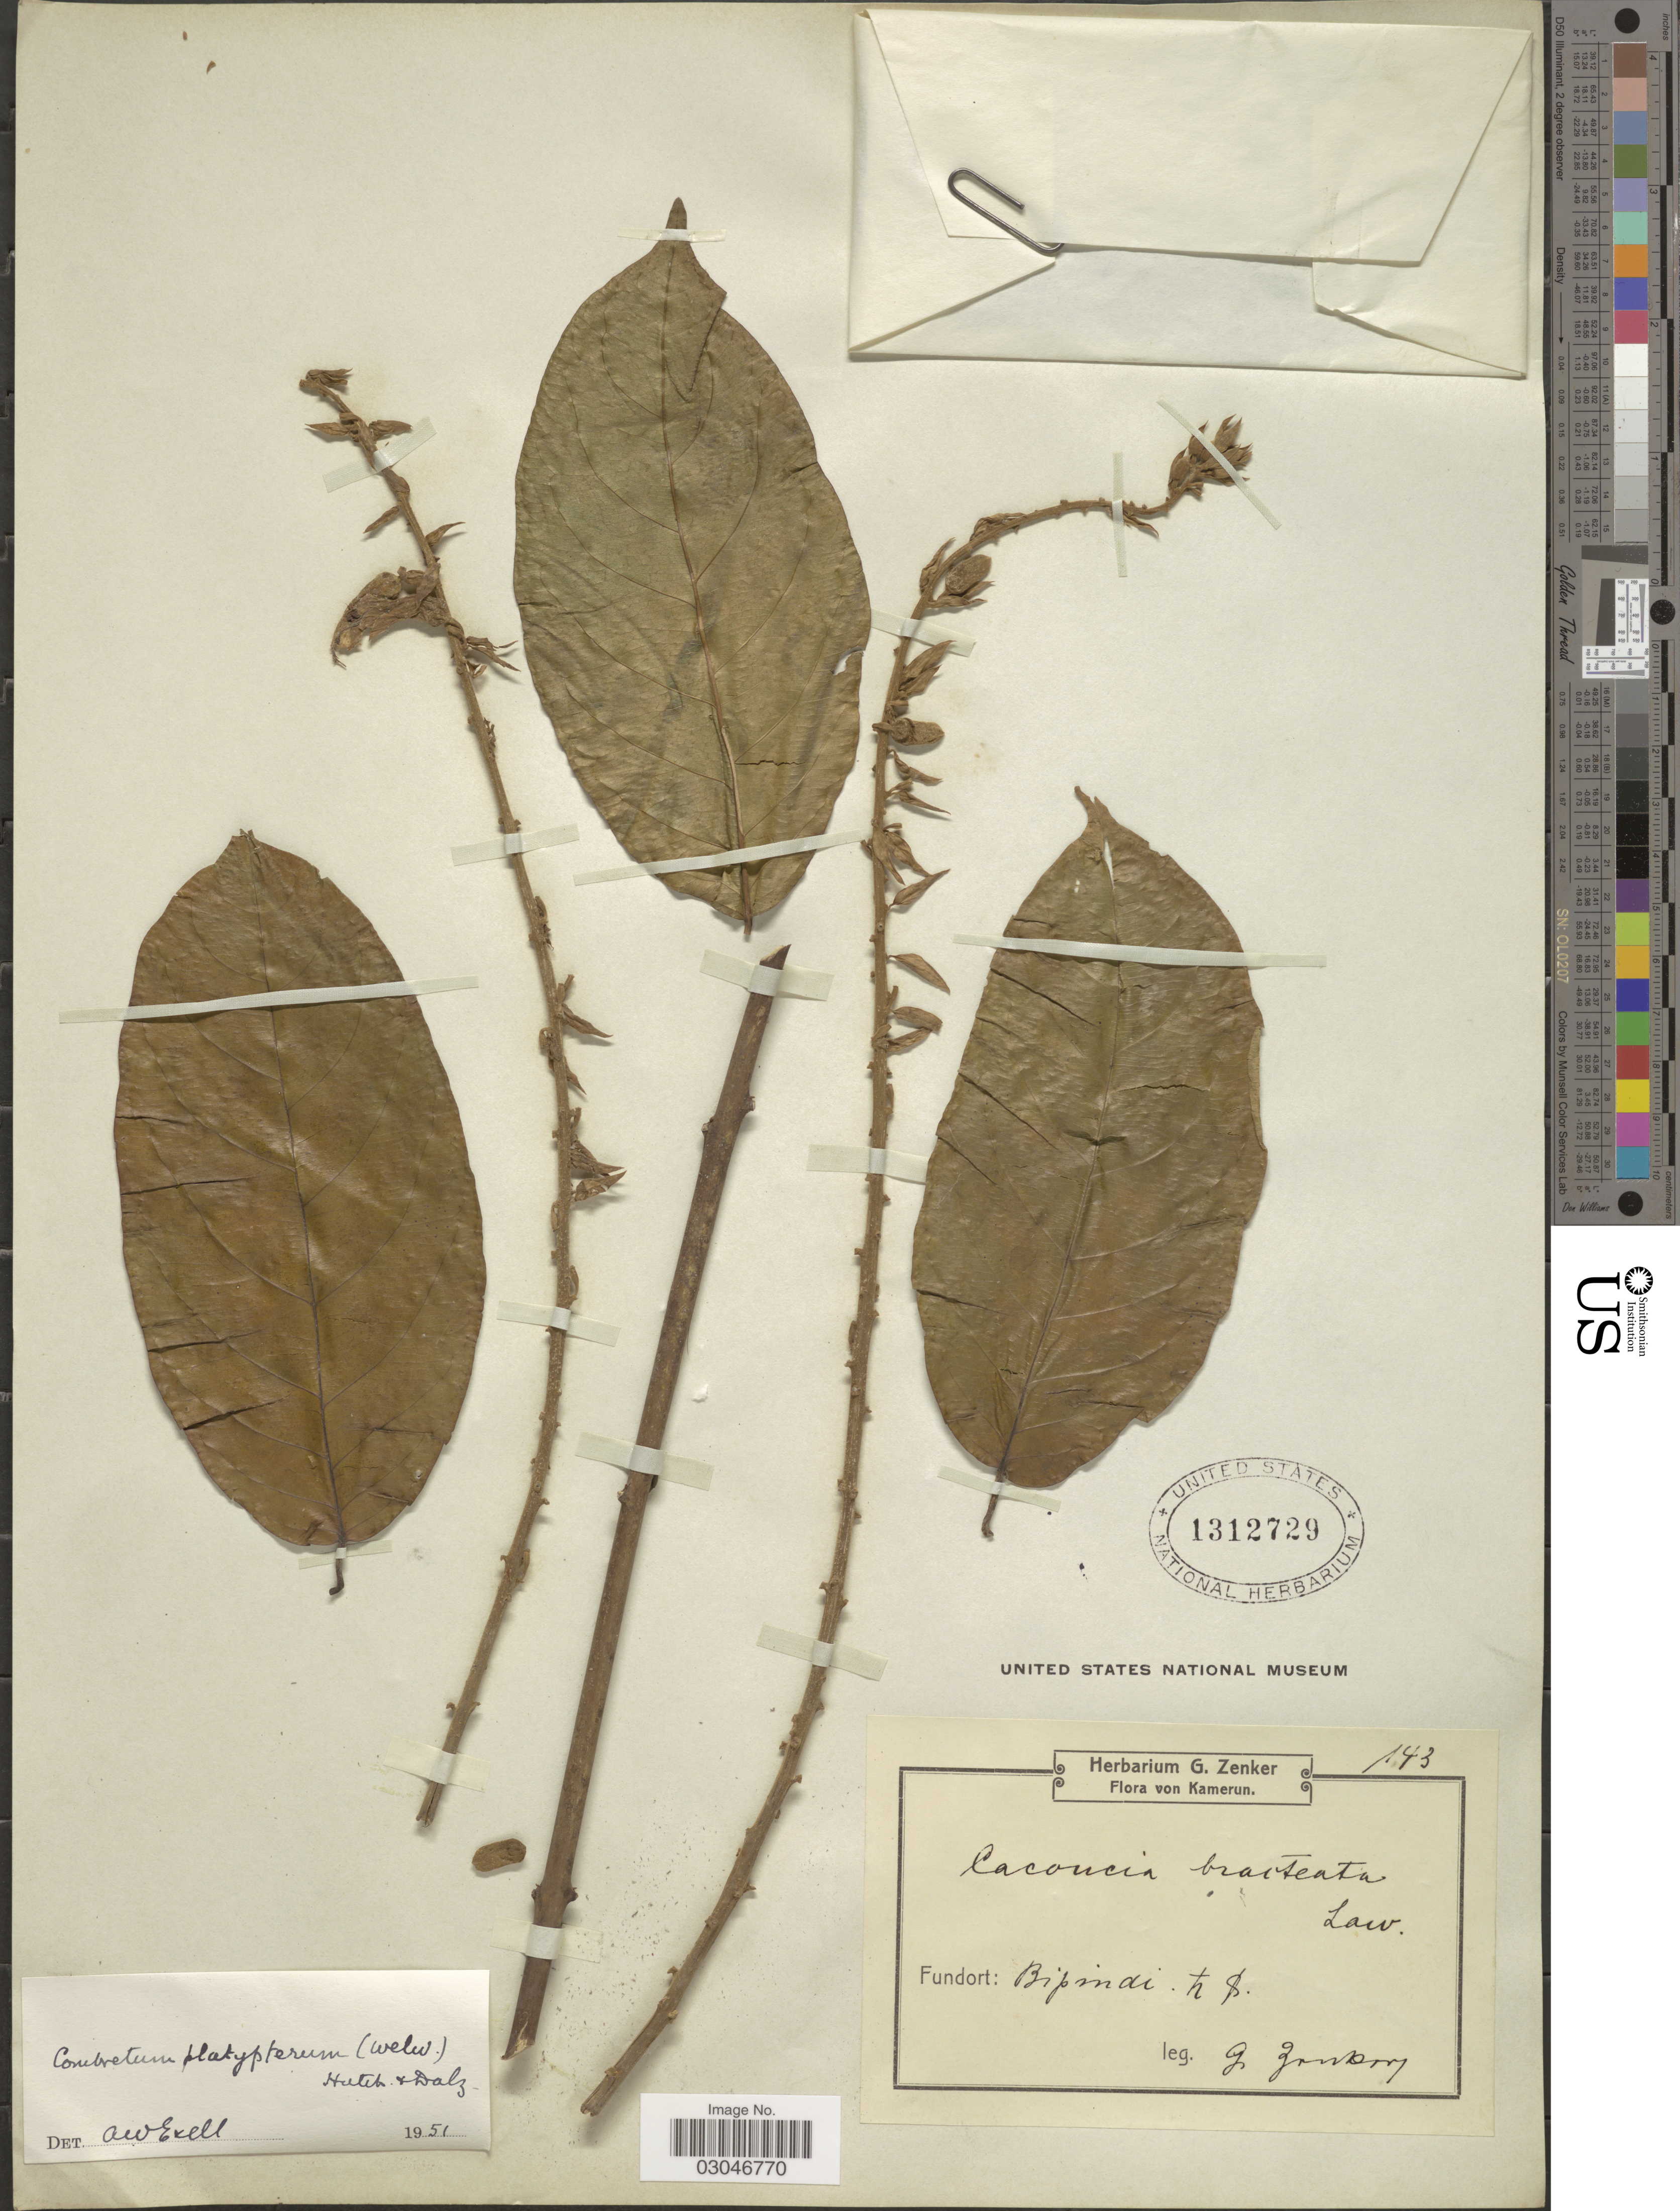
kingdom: Plantae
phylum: Tracheophyta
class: Magnoliopsida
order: Myrtales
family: Combretaceae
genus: Combretum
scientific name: Combretum platypterum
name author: (Welw.) Hutch. & Dalziel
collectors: G. A. Zenker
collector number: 143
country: Cameroon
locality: Bipindi.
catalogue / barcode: US 1312729